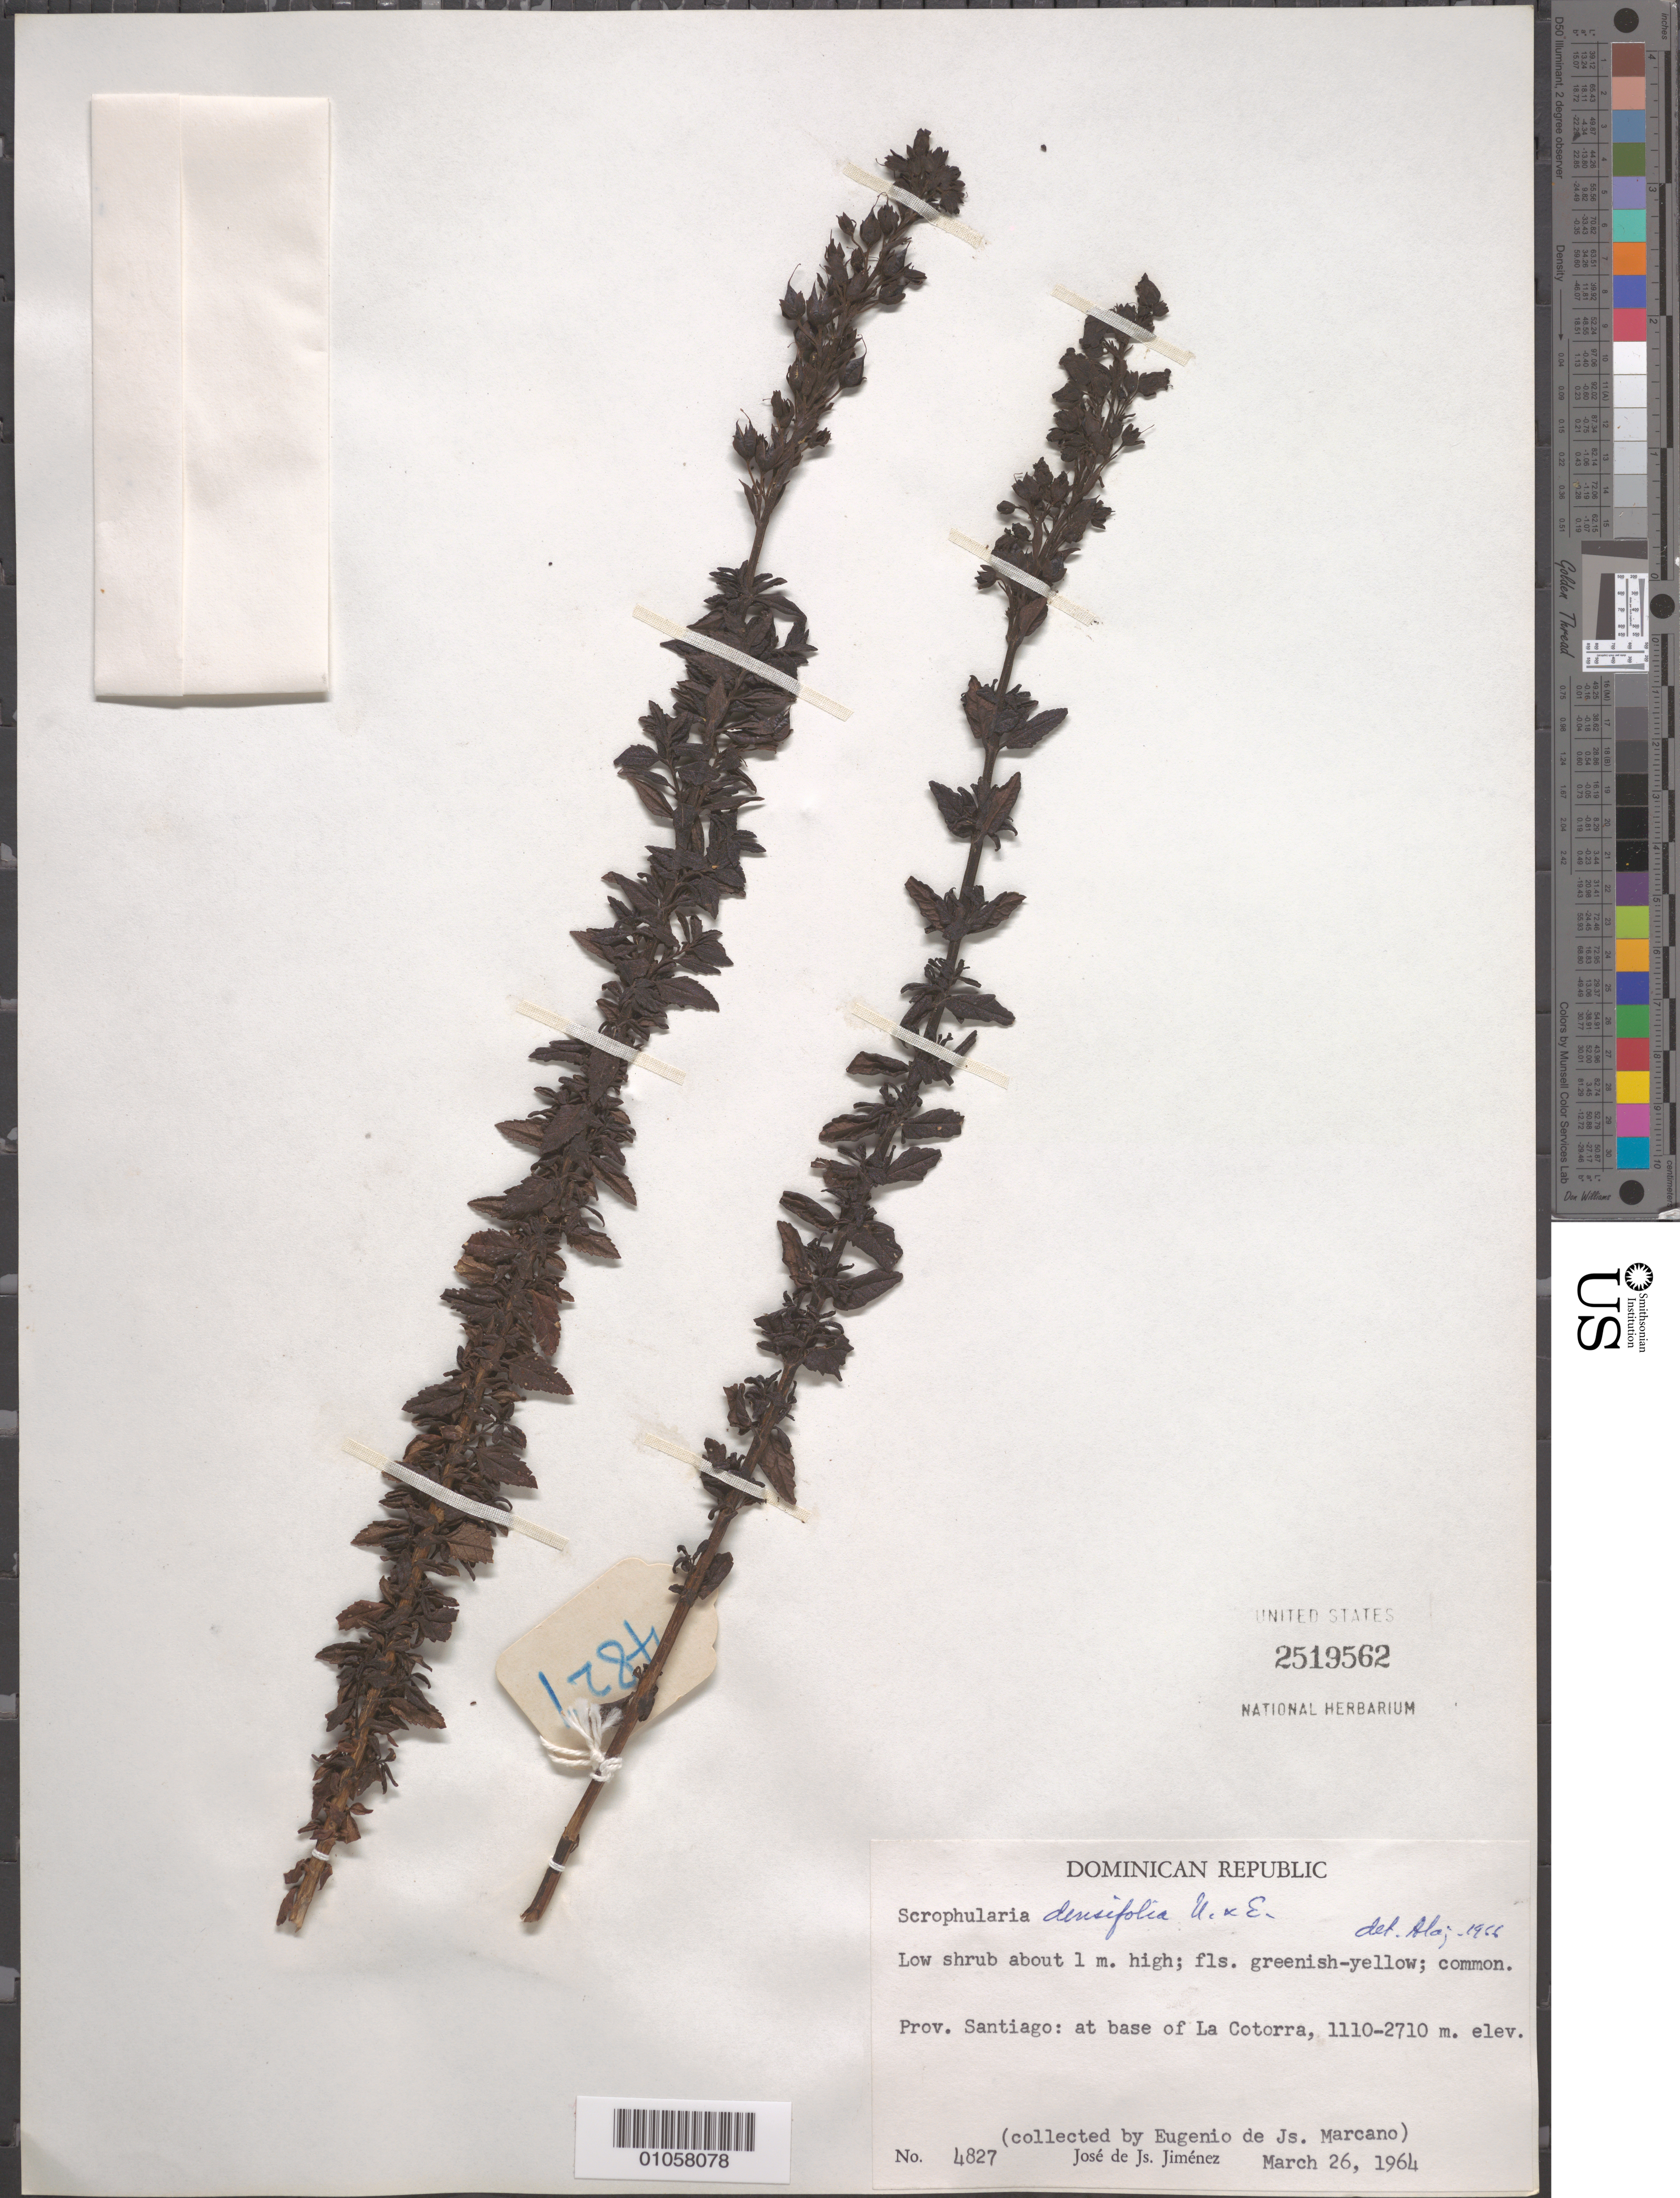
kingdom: Plantae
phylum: Tracheophyta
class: Magnoliopsida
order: Lamiales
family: Scrophulariaceae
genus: Scrophularia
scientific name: Scrophularia densiflora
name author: Urb. & Ekman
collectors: E. J. Marcano F. & J. J. Jiménez Almonte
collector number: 4827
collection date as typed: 26 Mar 1964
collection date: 1964-03-26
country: Dominican Republic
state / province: Santiago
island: Hispaniola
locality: Base of La Cotorra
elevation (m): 1110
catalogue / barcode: US 2519562